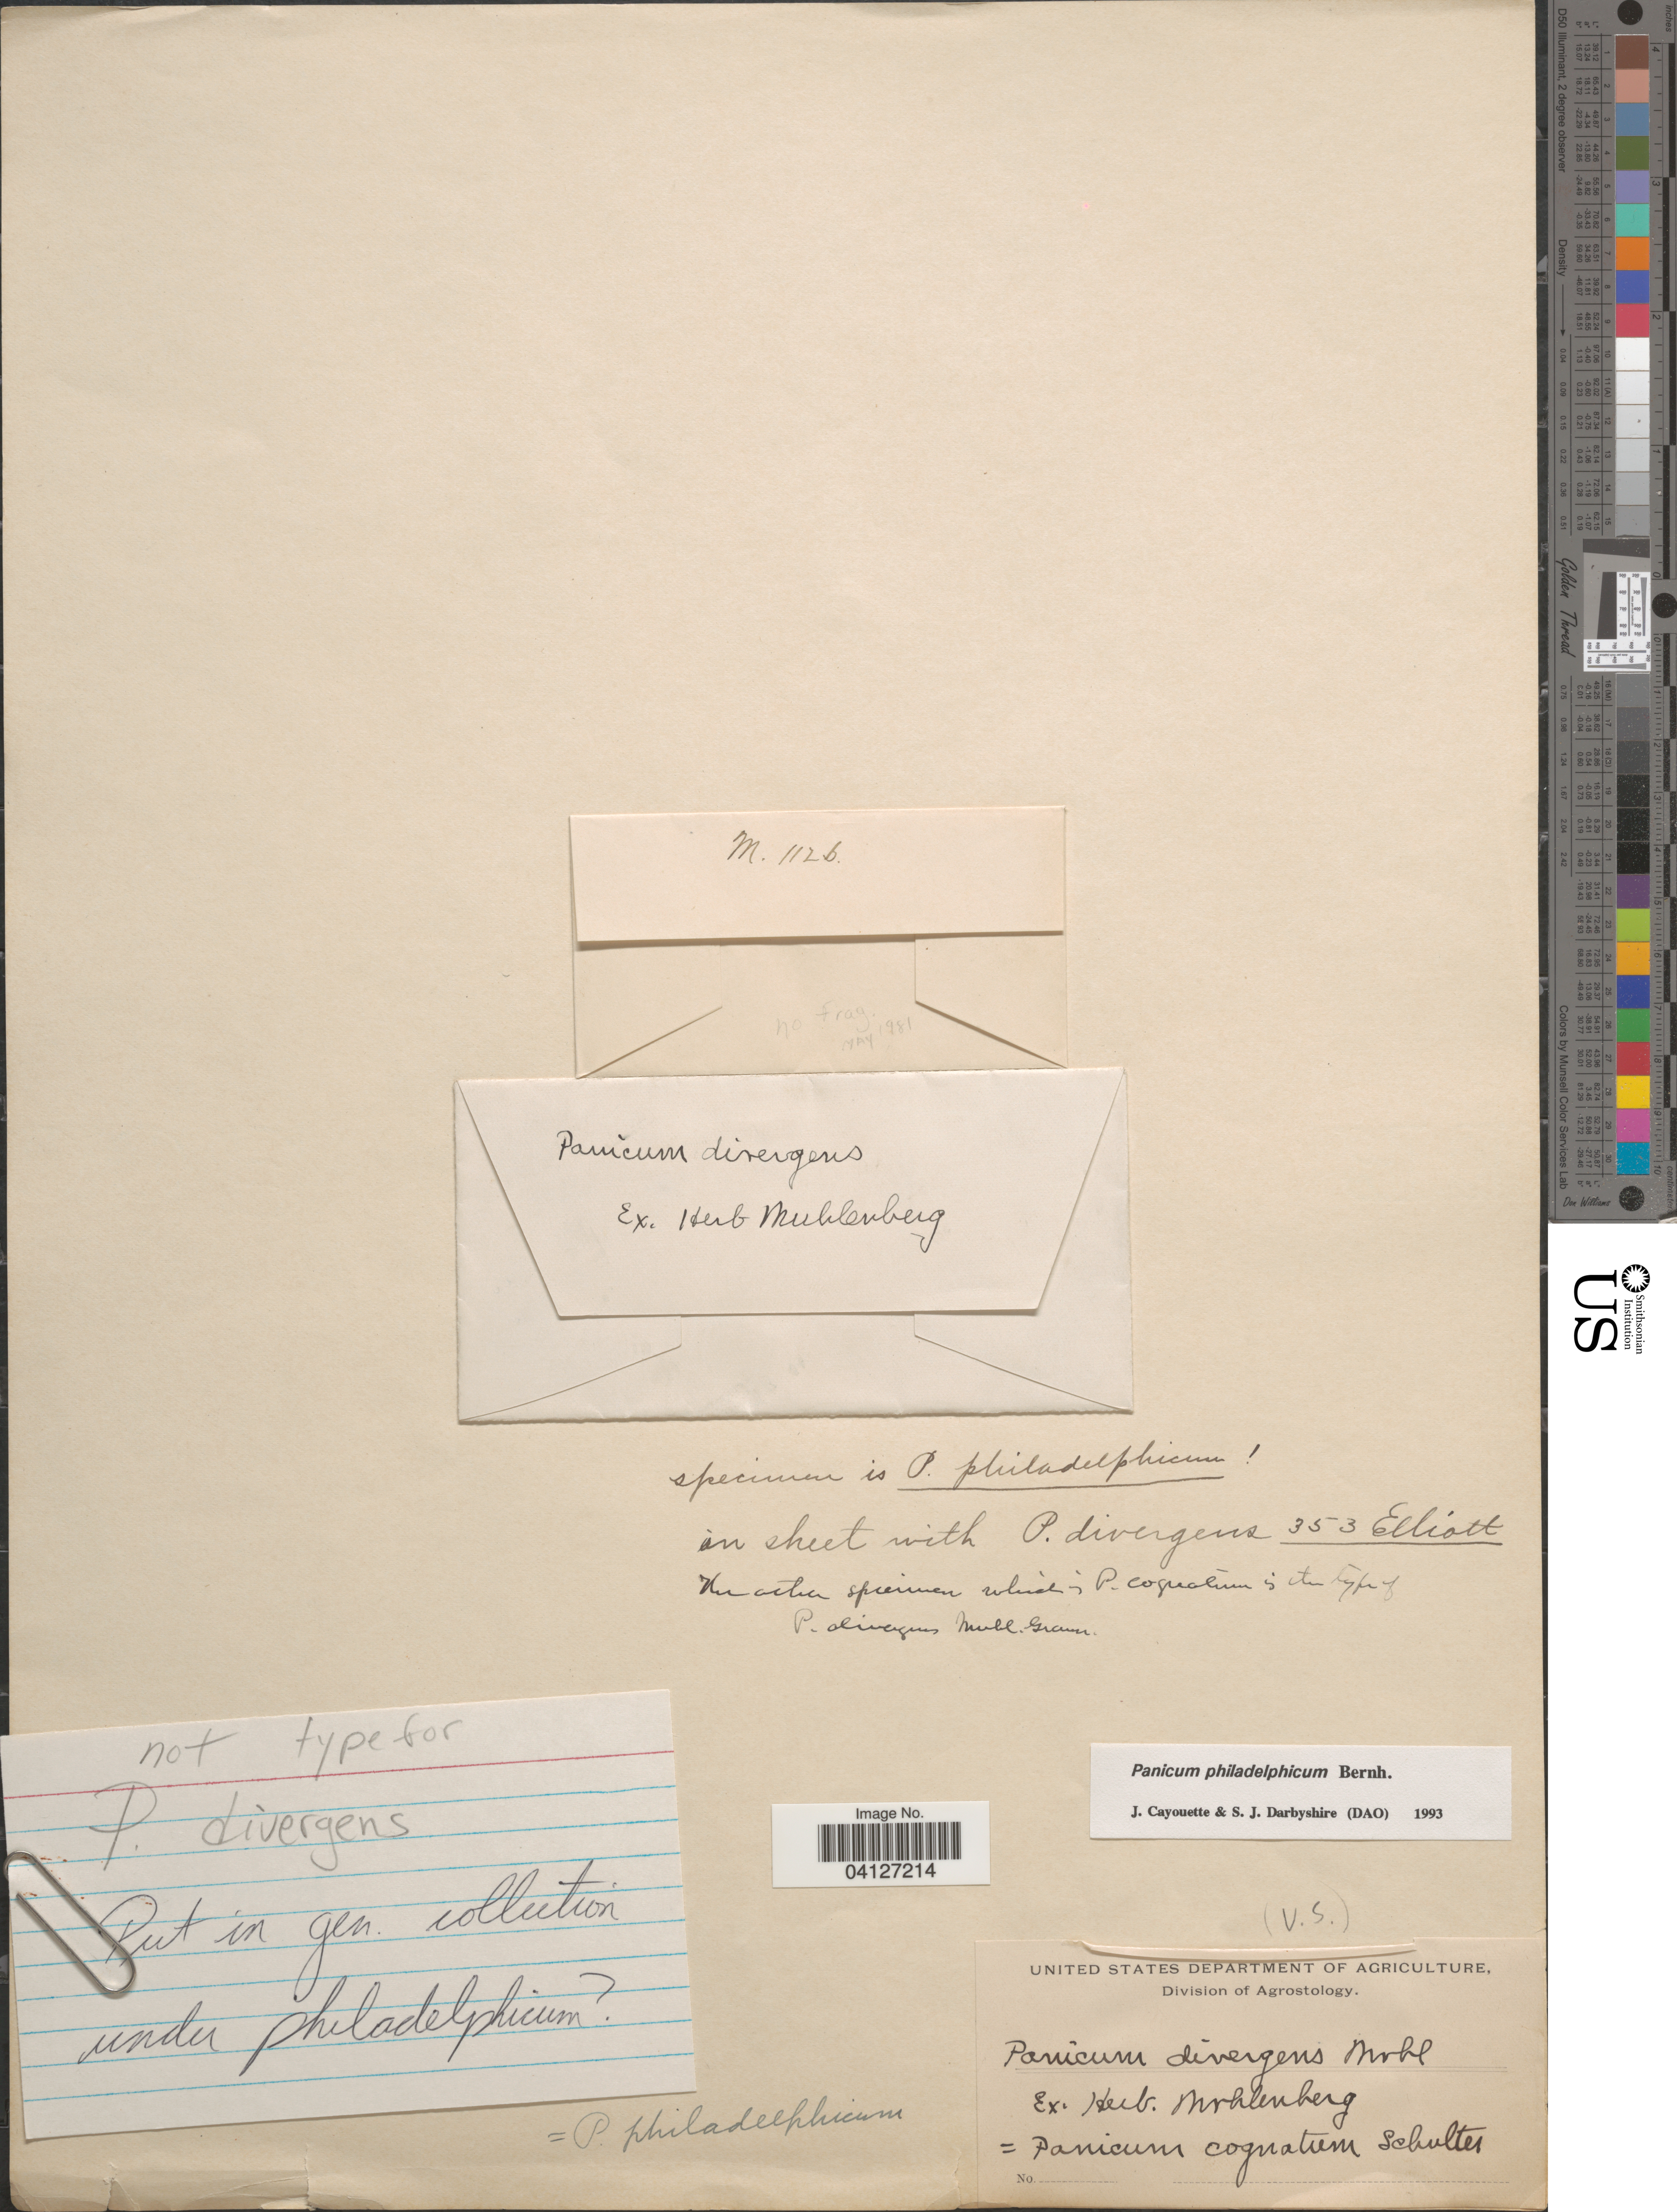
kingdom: Plantae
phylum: Tracheophyta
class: Liliopsida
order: Poales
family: Poaceae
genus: Panicum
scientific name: Panicum cognatum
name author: Schult.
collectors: ex herb. Muhlenberg